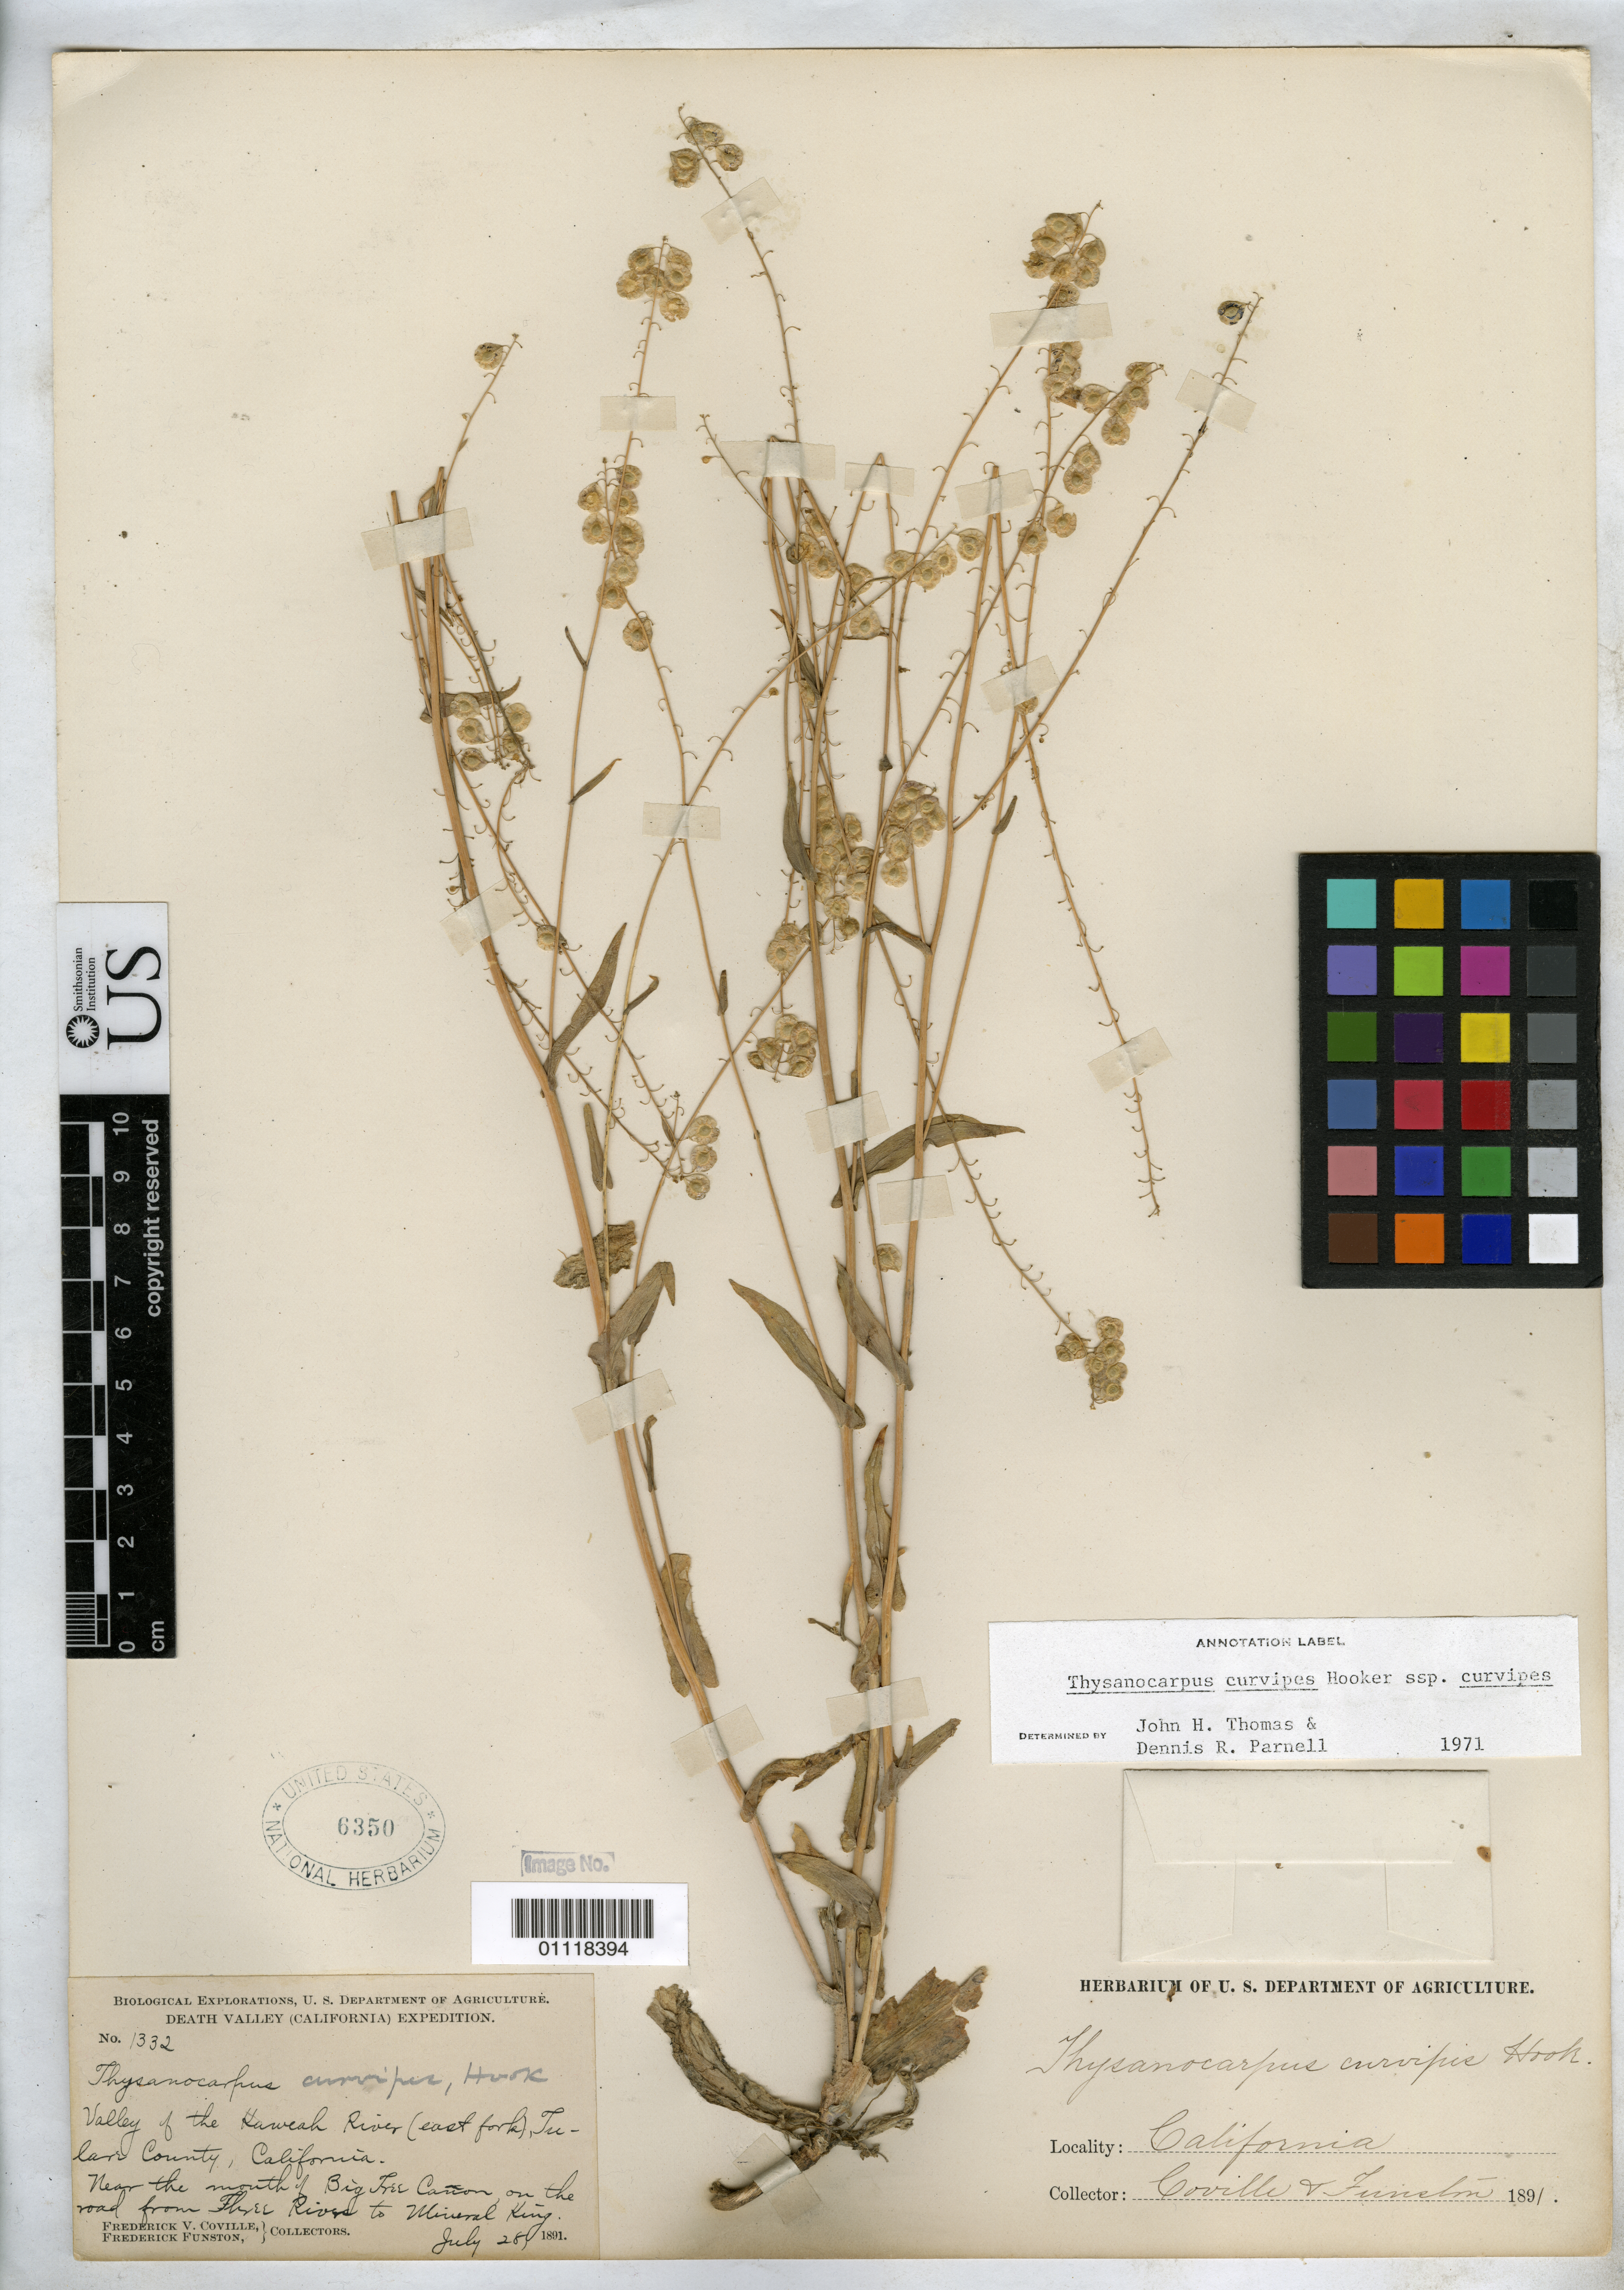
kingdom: Plantae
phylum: Tracheophyta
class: Magnoliopsida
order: Brassicales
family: Brassicaceae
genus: Thysanocarpus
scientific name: Thysanocarpus curvipes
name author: Hook.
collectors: F. V. Coville & F. Funston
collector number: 1332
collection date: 1891-07-28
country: United States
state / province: California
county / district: Tulare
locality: Valley of the Kaweah River (east fork), near the mouth of Big Tree Canyon, on the road to Mineral King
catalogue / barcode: US 6350